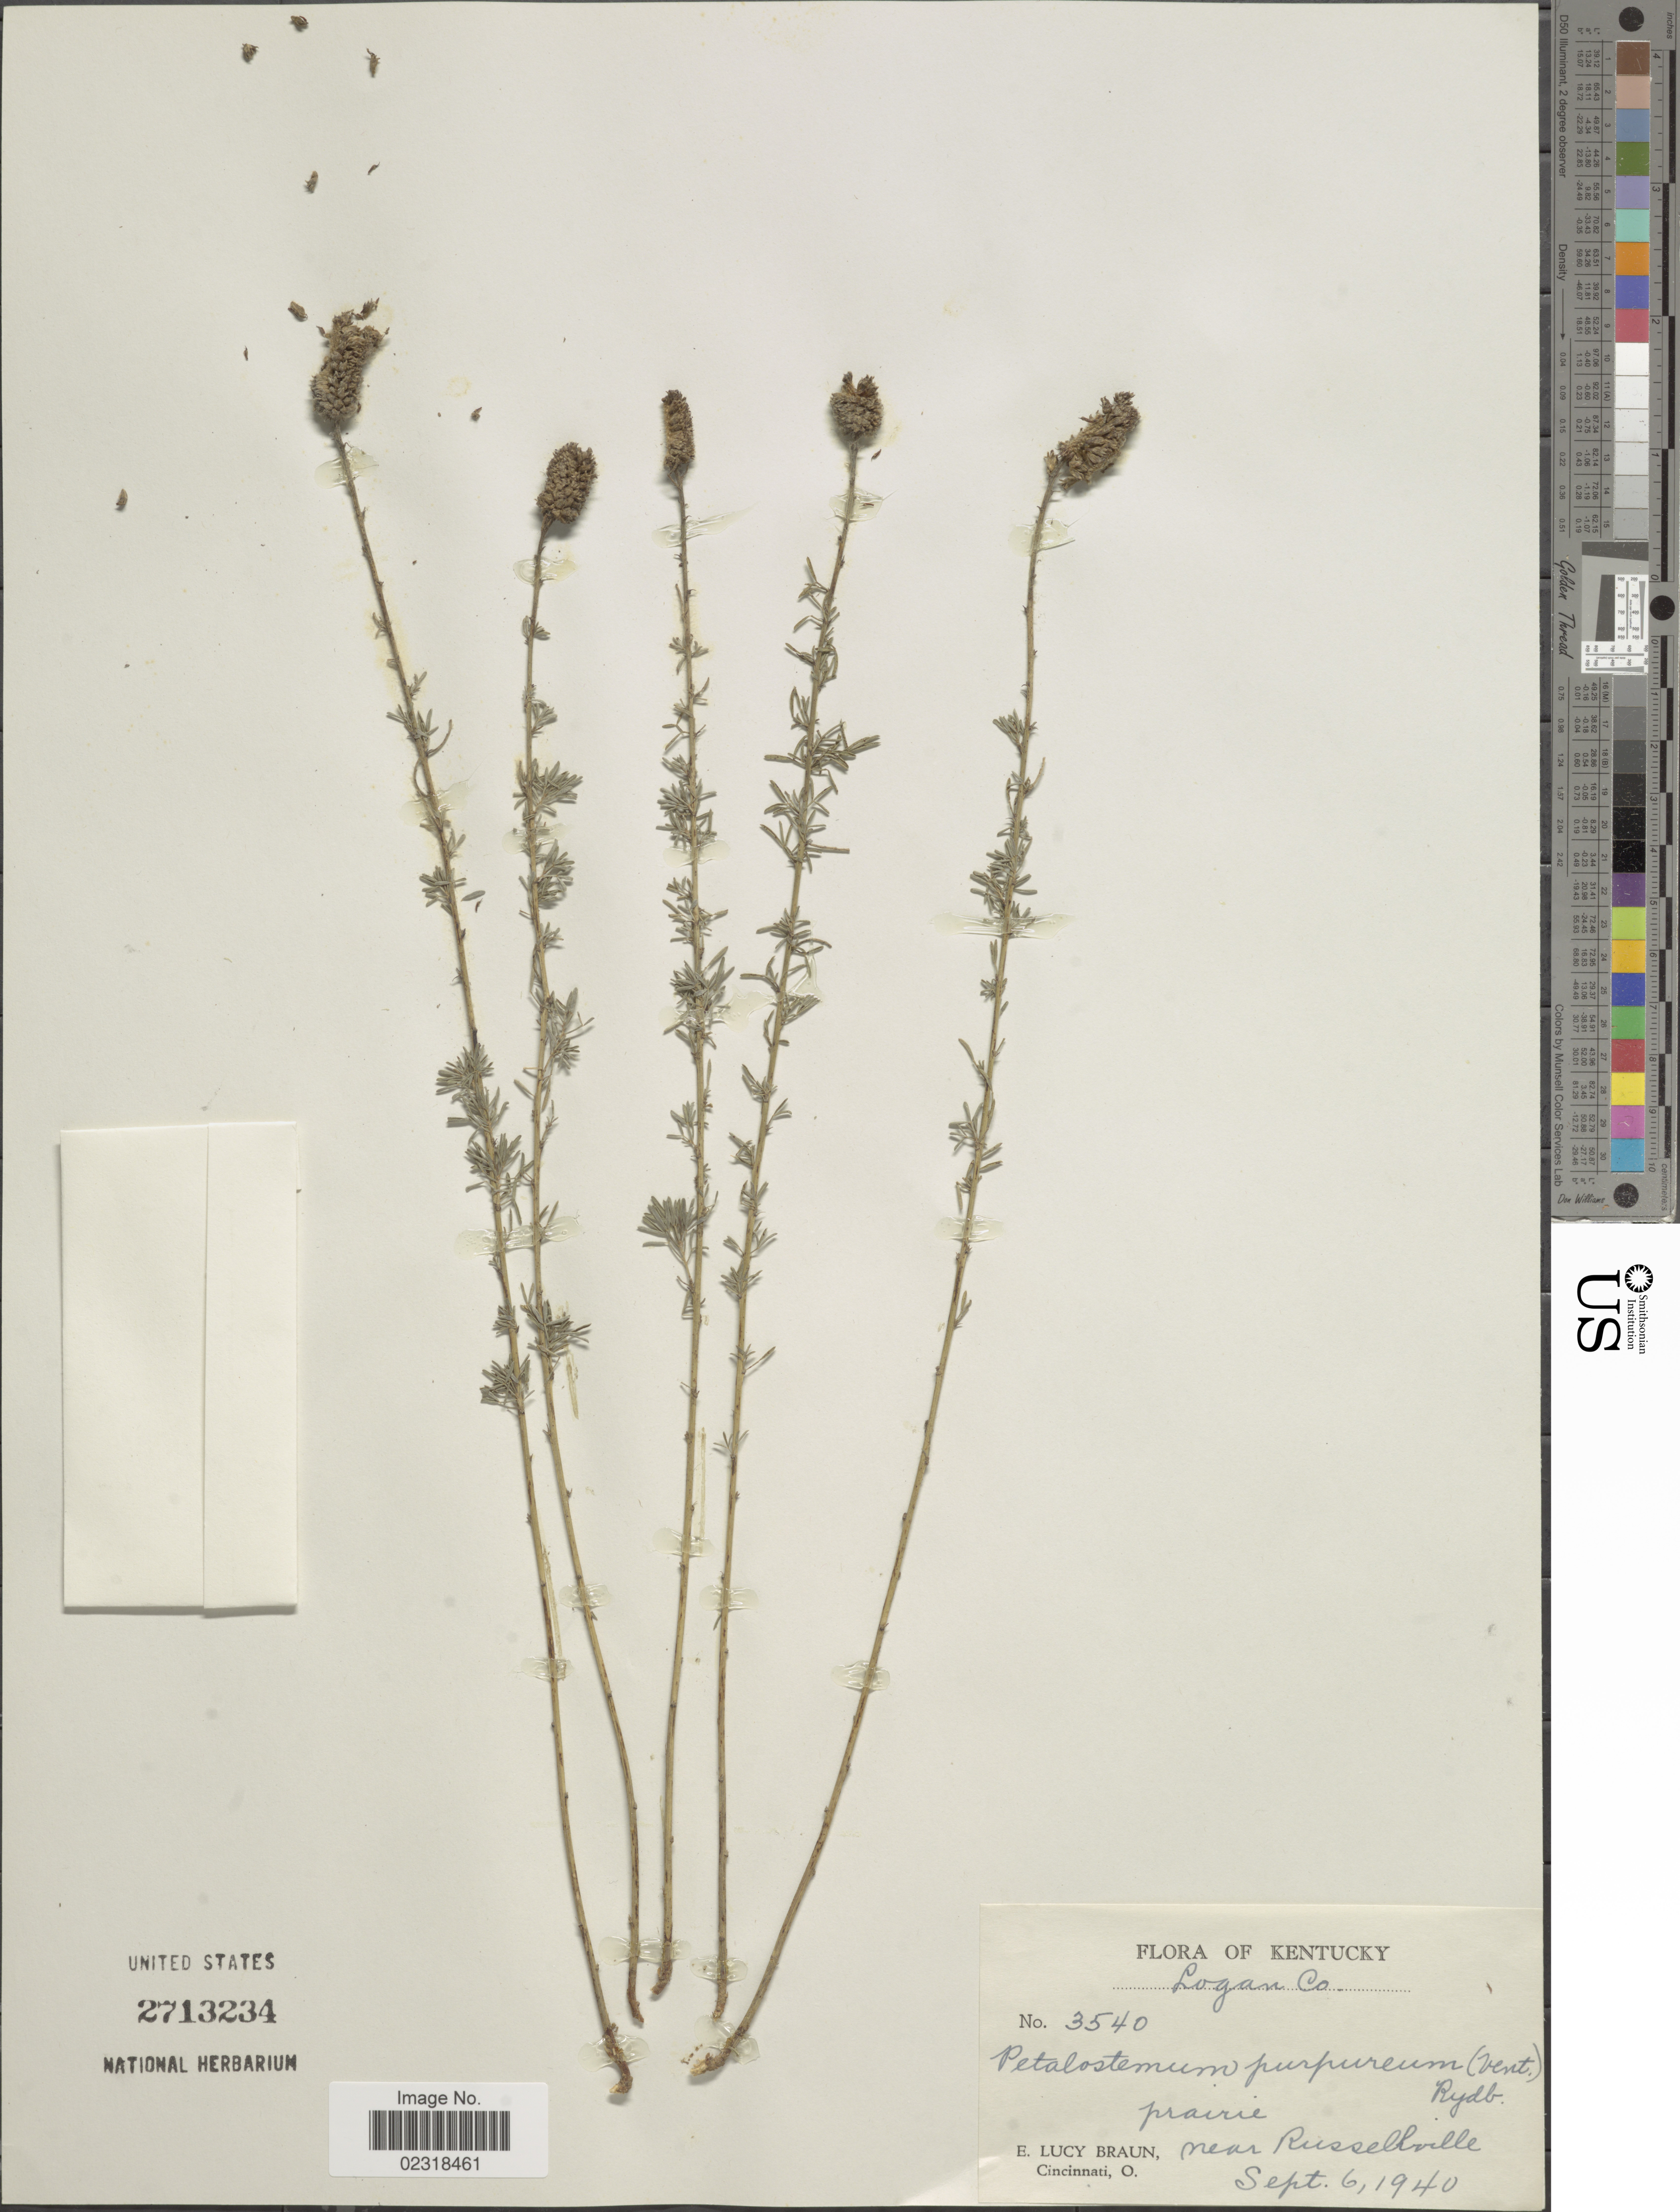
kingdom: Plantae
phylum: Tracheophyta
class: Magnoliopsida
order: Fabales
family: Fabaceae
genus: Dalea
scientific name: Dalea purpurea var. purpurea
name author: Vent.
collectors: E. L. Braun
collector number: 3540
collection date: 1940-09-06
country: United States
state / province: Kentucky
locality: Logan Co., near Russellville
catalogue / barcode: US 2713234